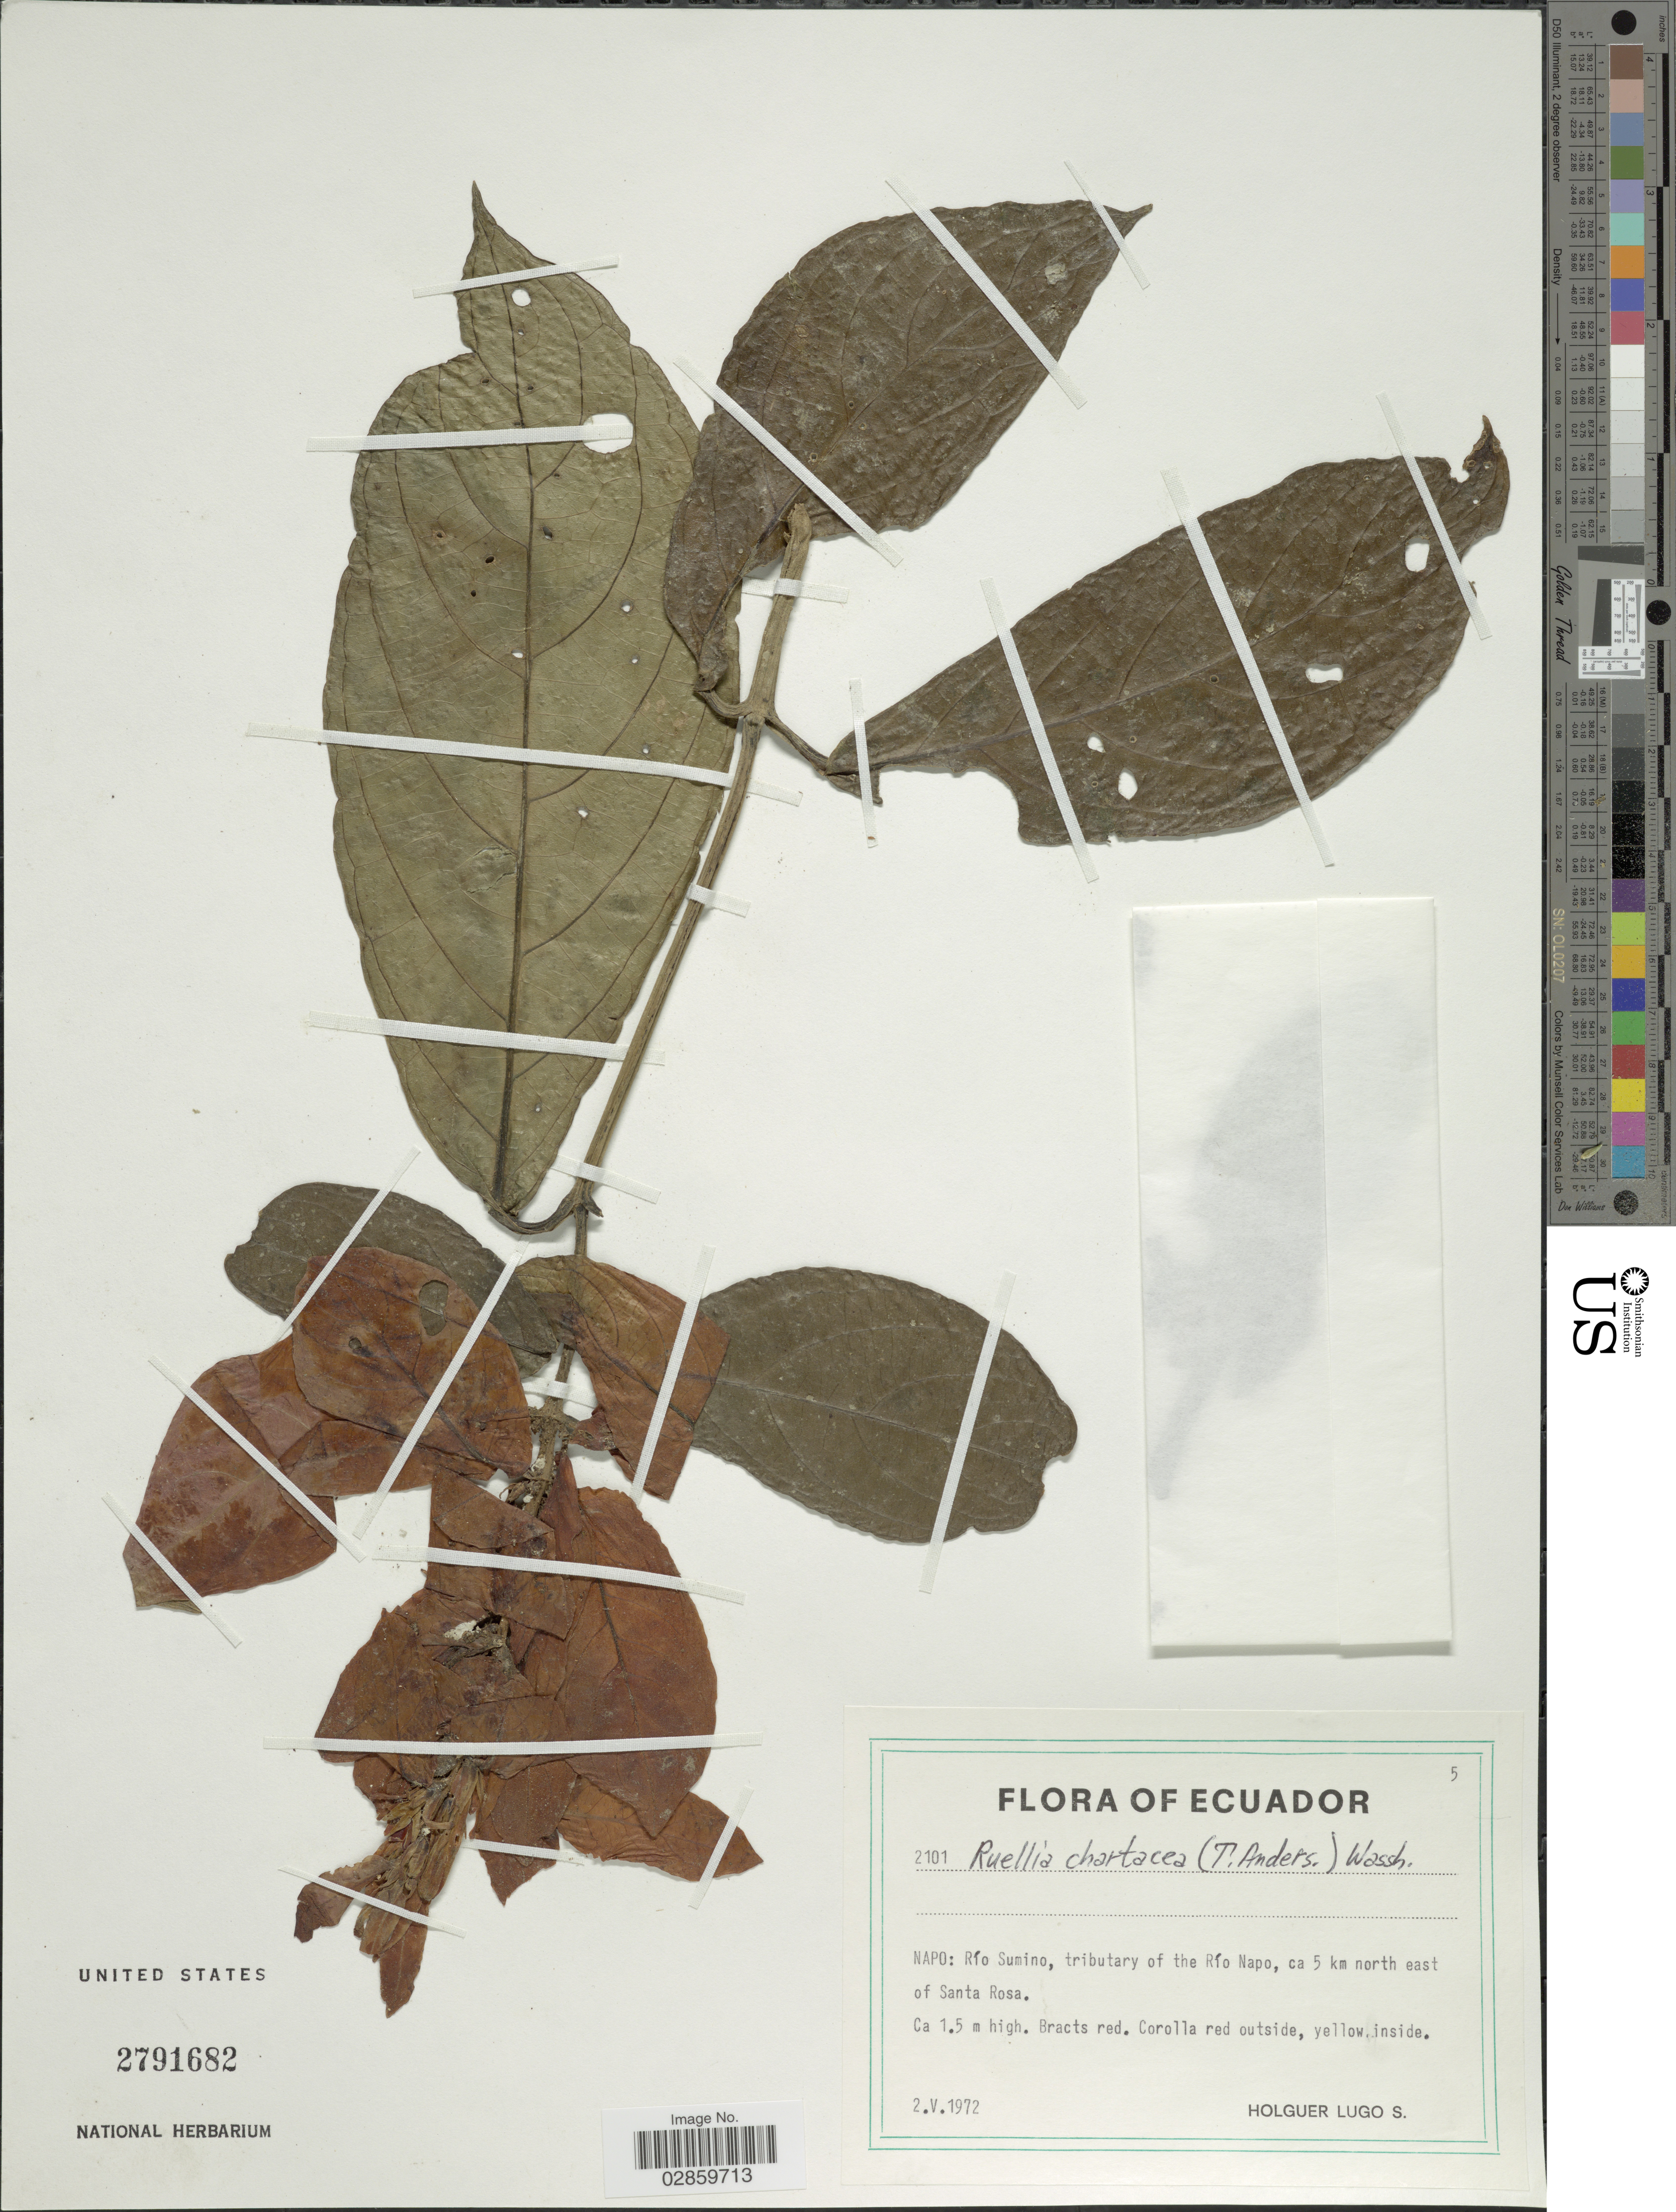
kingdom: Plantae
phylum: Tracheophyta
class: Magnoliopsida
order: Lamiales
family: Acanthaceae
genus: Ruellia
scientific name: Ruellia chartacea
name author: (T. Anderson) Wassh.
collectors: H. Lugo S.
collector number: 2101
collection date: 1972-05-02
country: Ecuador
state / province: Napo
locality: Río Bueno, tributary of the Río Napo, ca 5 km north east of Santa Rosa.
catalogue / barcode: US 2791682